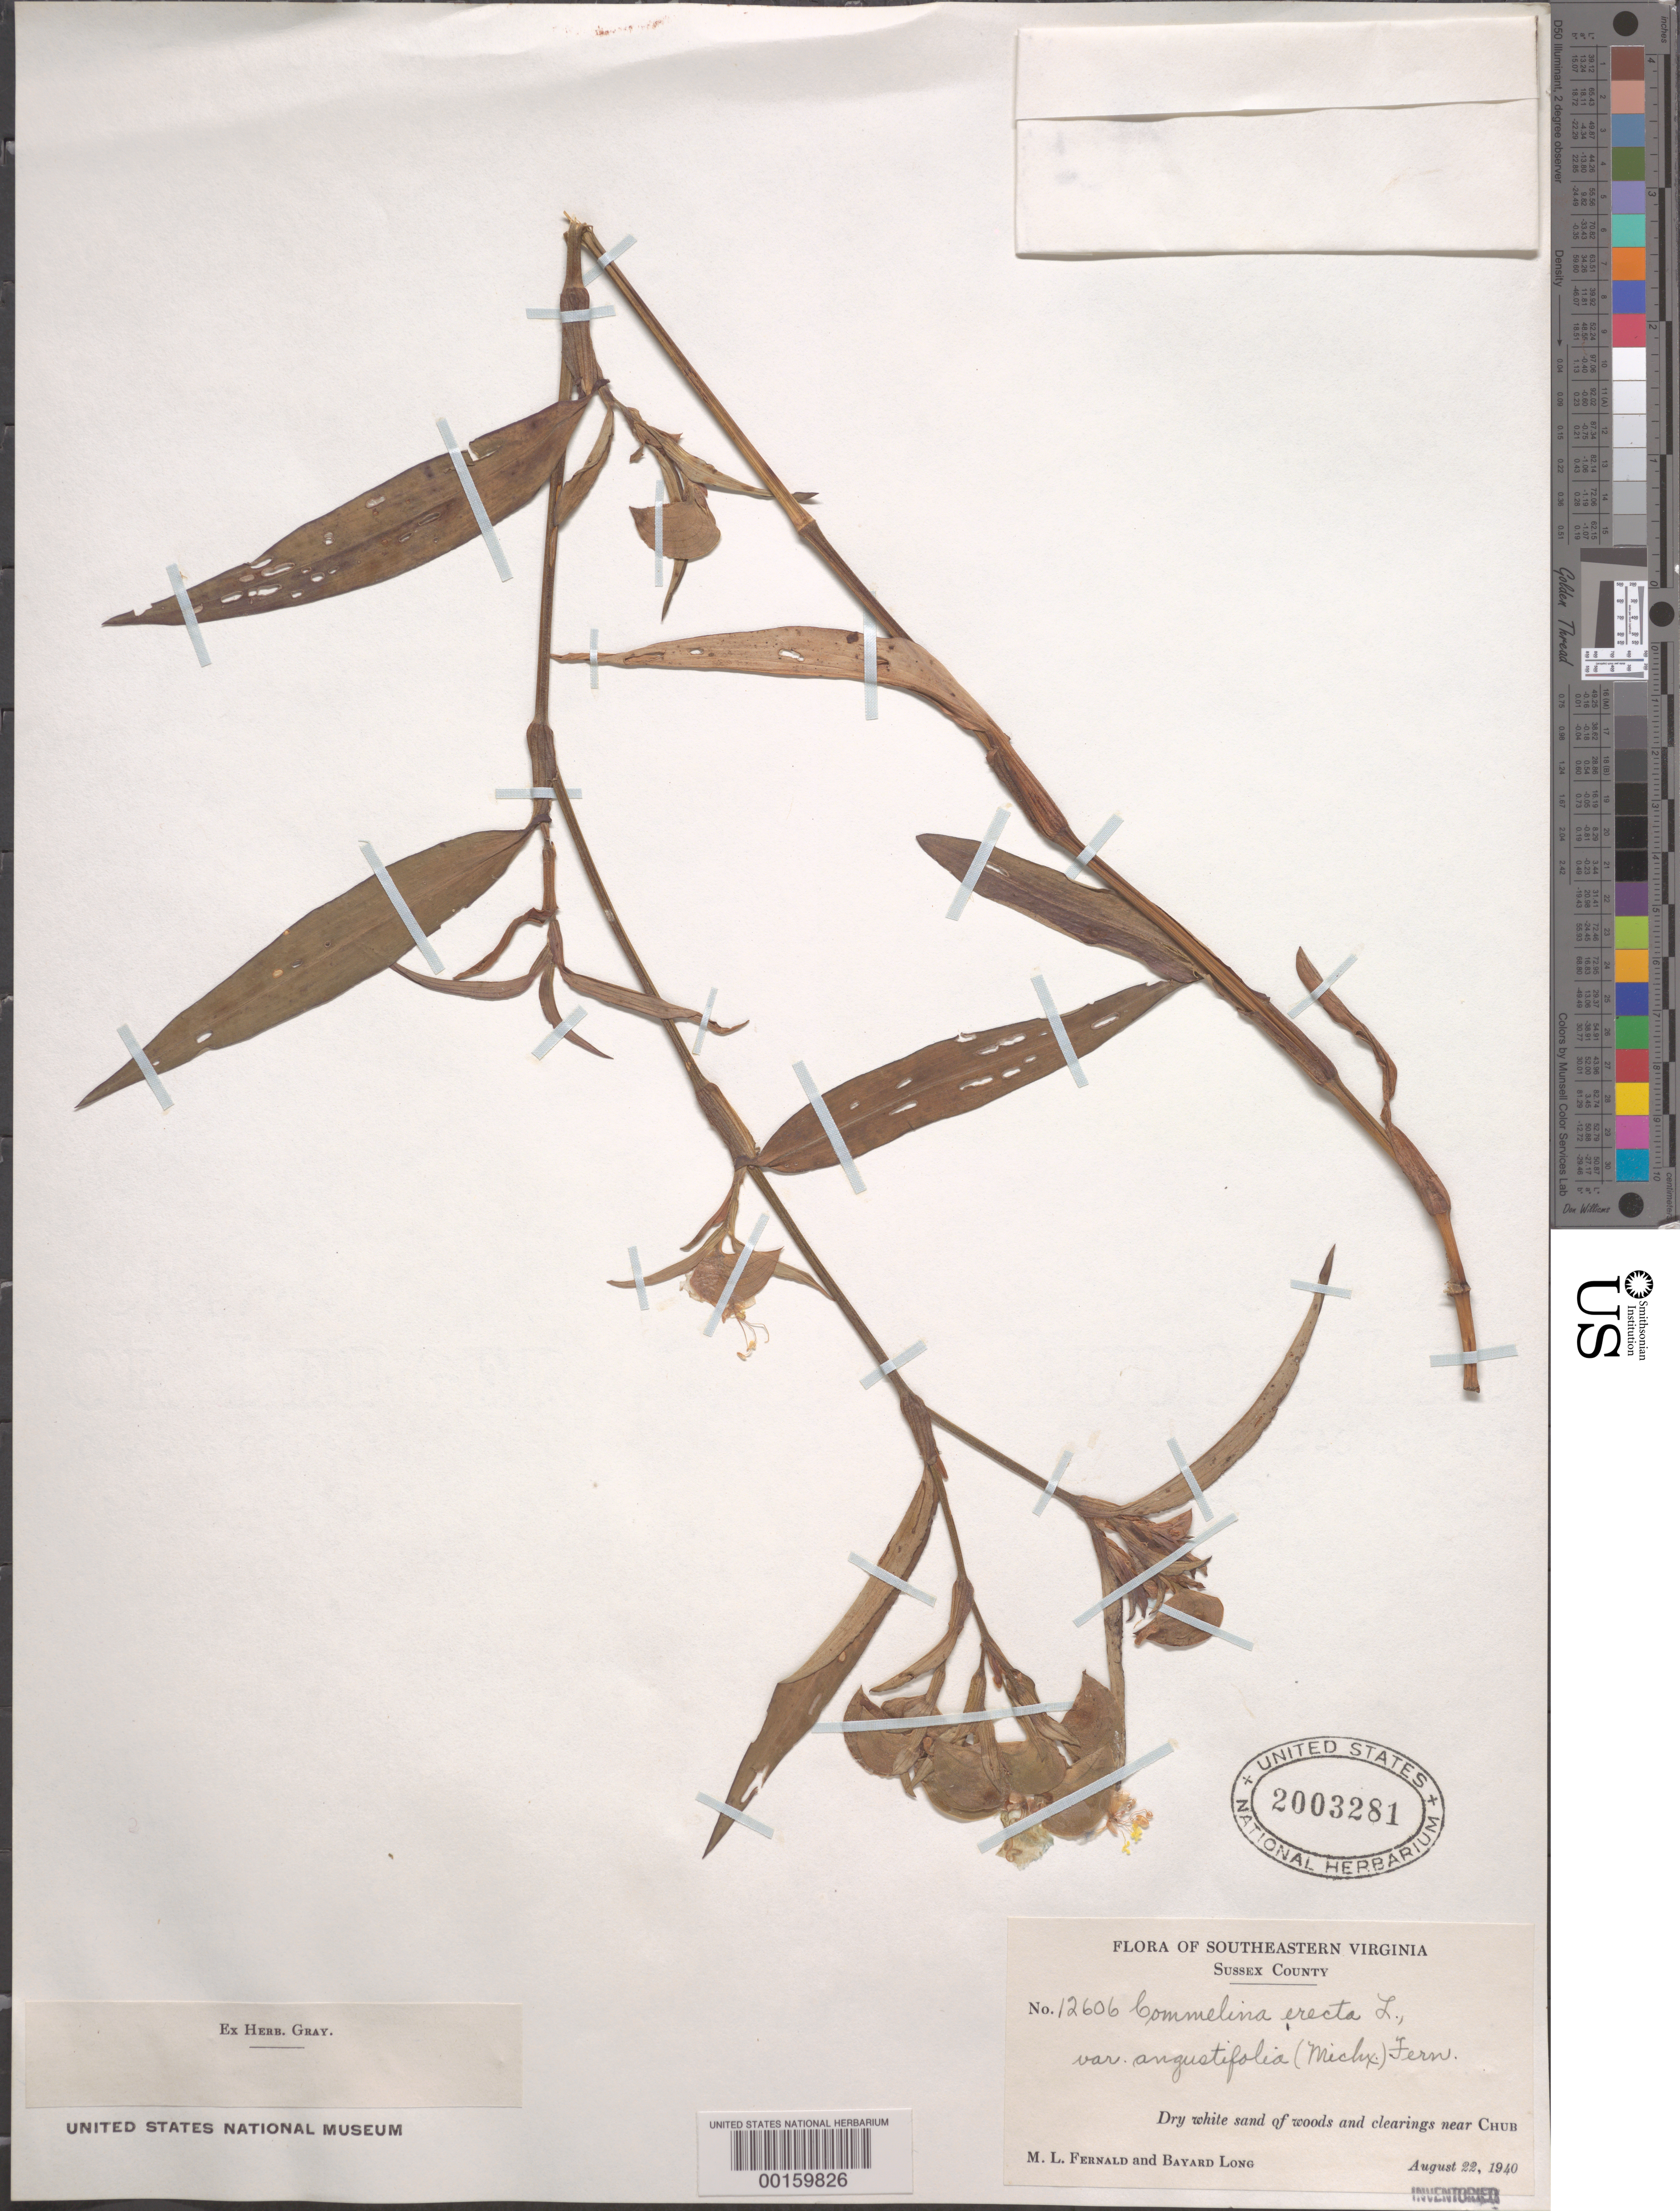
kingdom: Plantae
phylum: Tracheophyta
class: Liliopsida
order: Commelinales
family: Commelinaceae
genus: Commelina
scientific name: Commelina erecta var. angustifolia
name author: (Michx.) Fernald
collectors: M. L. Fernald & B. H. Long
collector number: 12606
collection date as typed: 22 Aug 1940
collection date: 1940-08-22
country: United States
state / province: Virginia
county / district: Sussex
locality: Near chub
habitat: Dry white sand of woods and clearings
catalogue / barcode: US 2003281